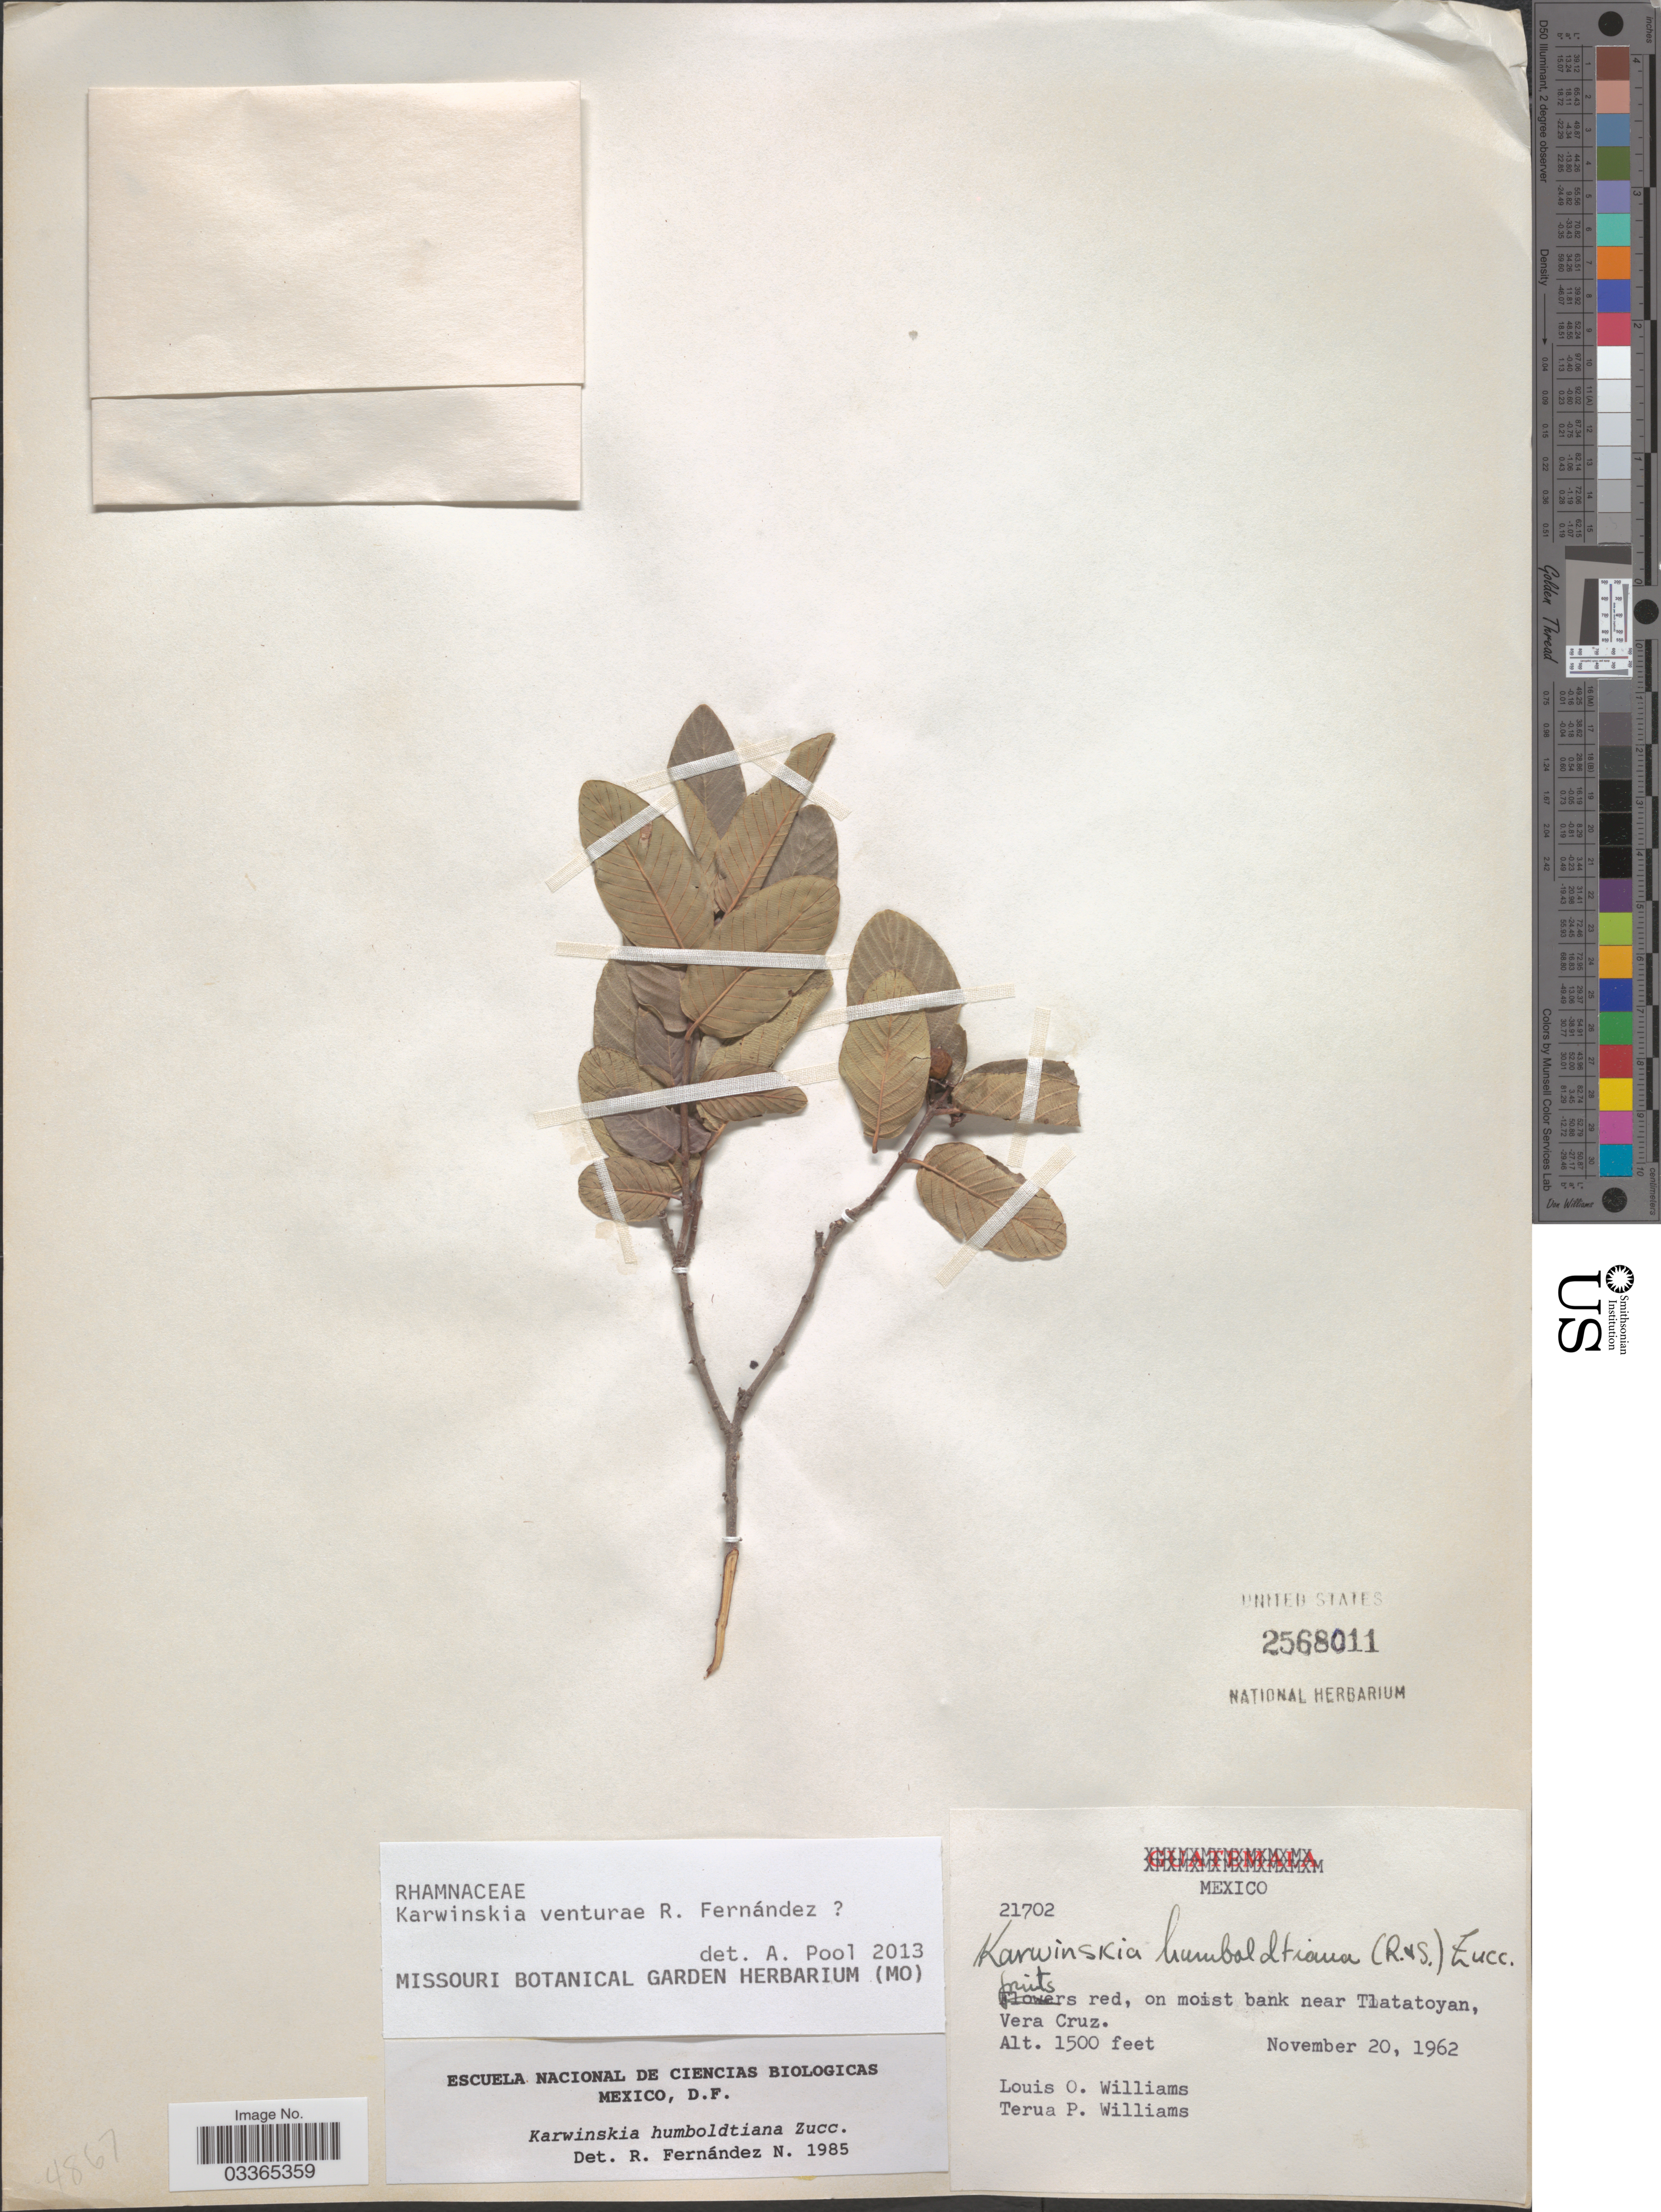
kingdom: Plantae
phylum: Tracheophyta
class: Magnoliopsida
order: Rosales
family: Rhamnaceae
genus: Karwinskia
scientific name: Karwinskia venturae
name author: Fernández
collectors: L. O. Williams & T. Williams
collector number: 21702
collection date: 1962-11-20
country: Mexico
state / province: Veracruz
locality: On moist bank near Tlatatoyan, Vera Cruz.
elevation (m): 457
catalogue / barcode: US 2568011